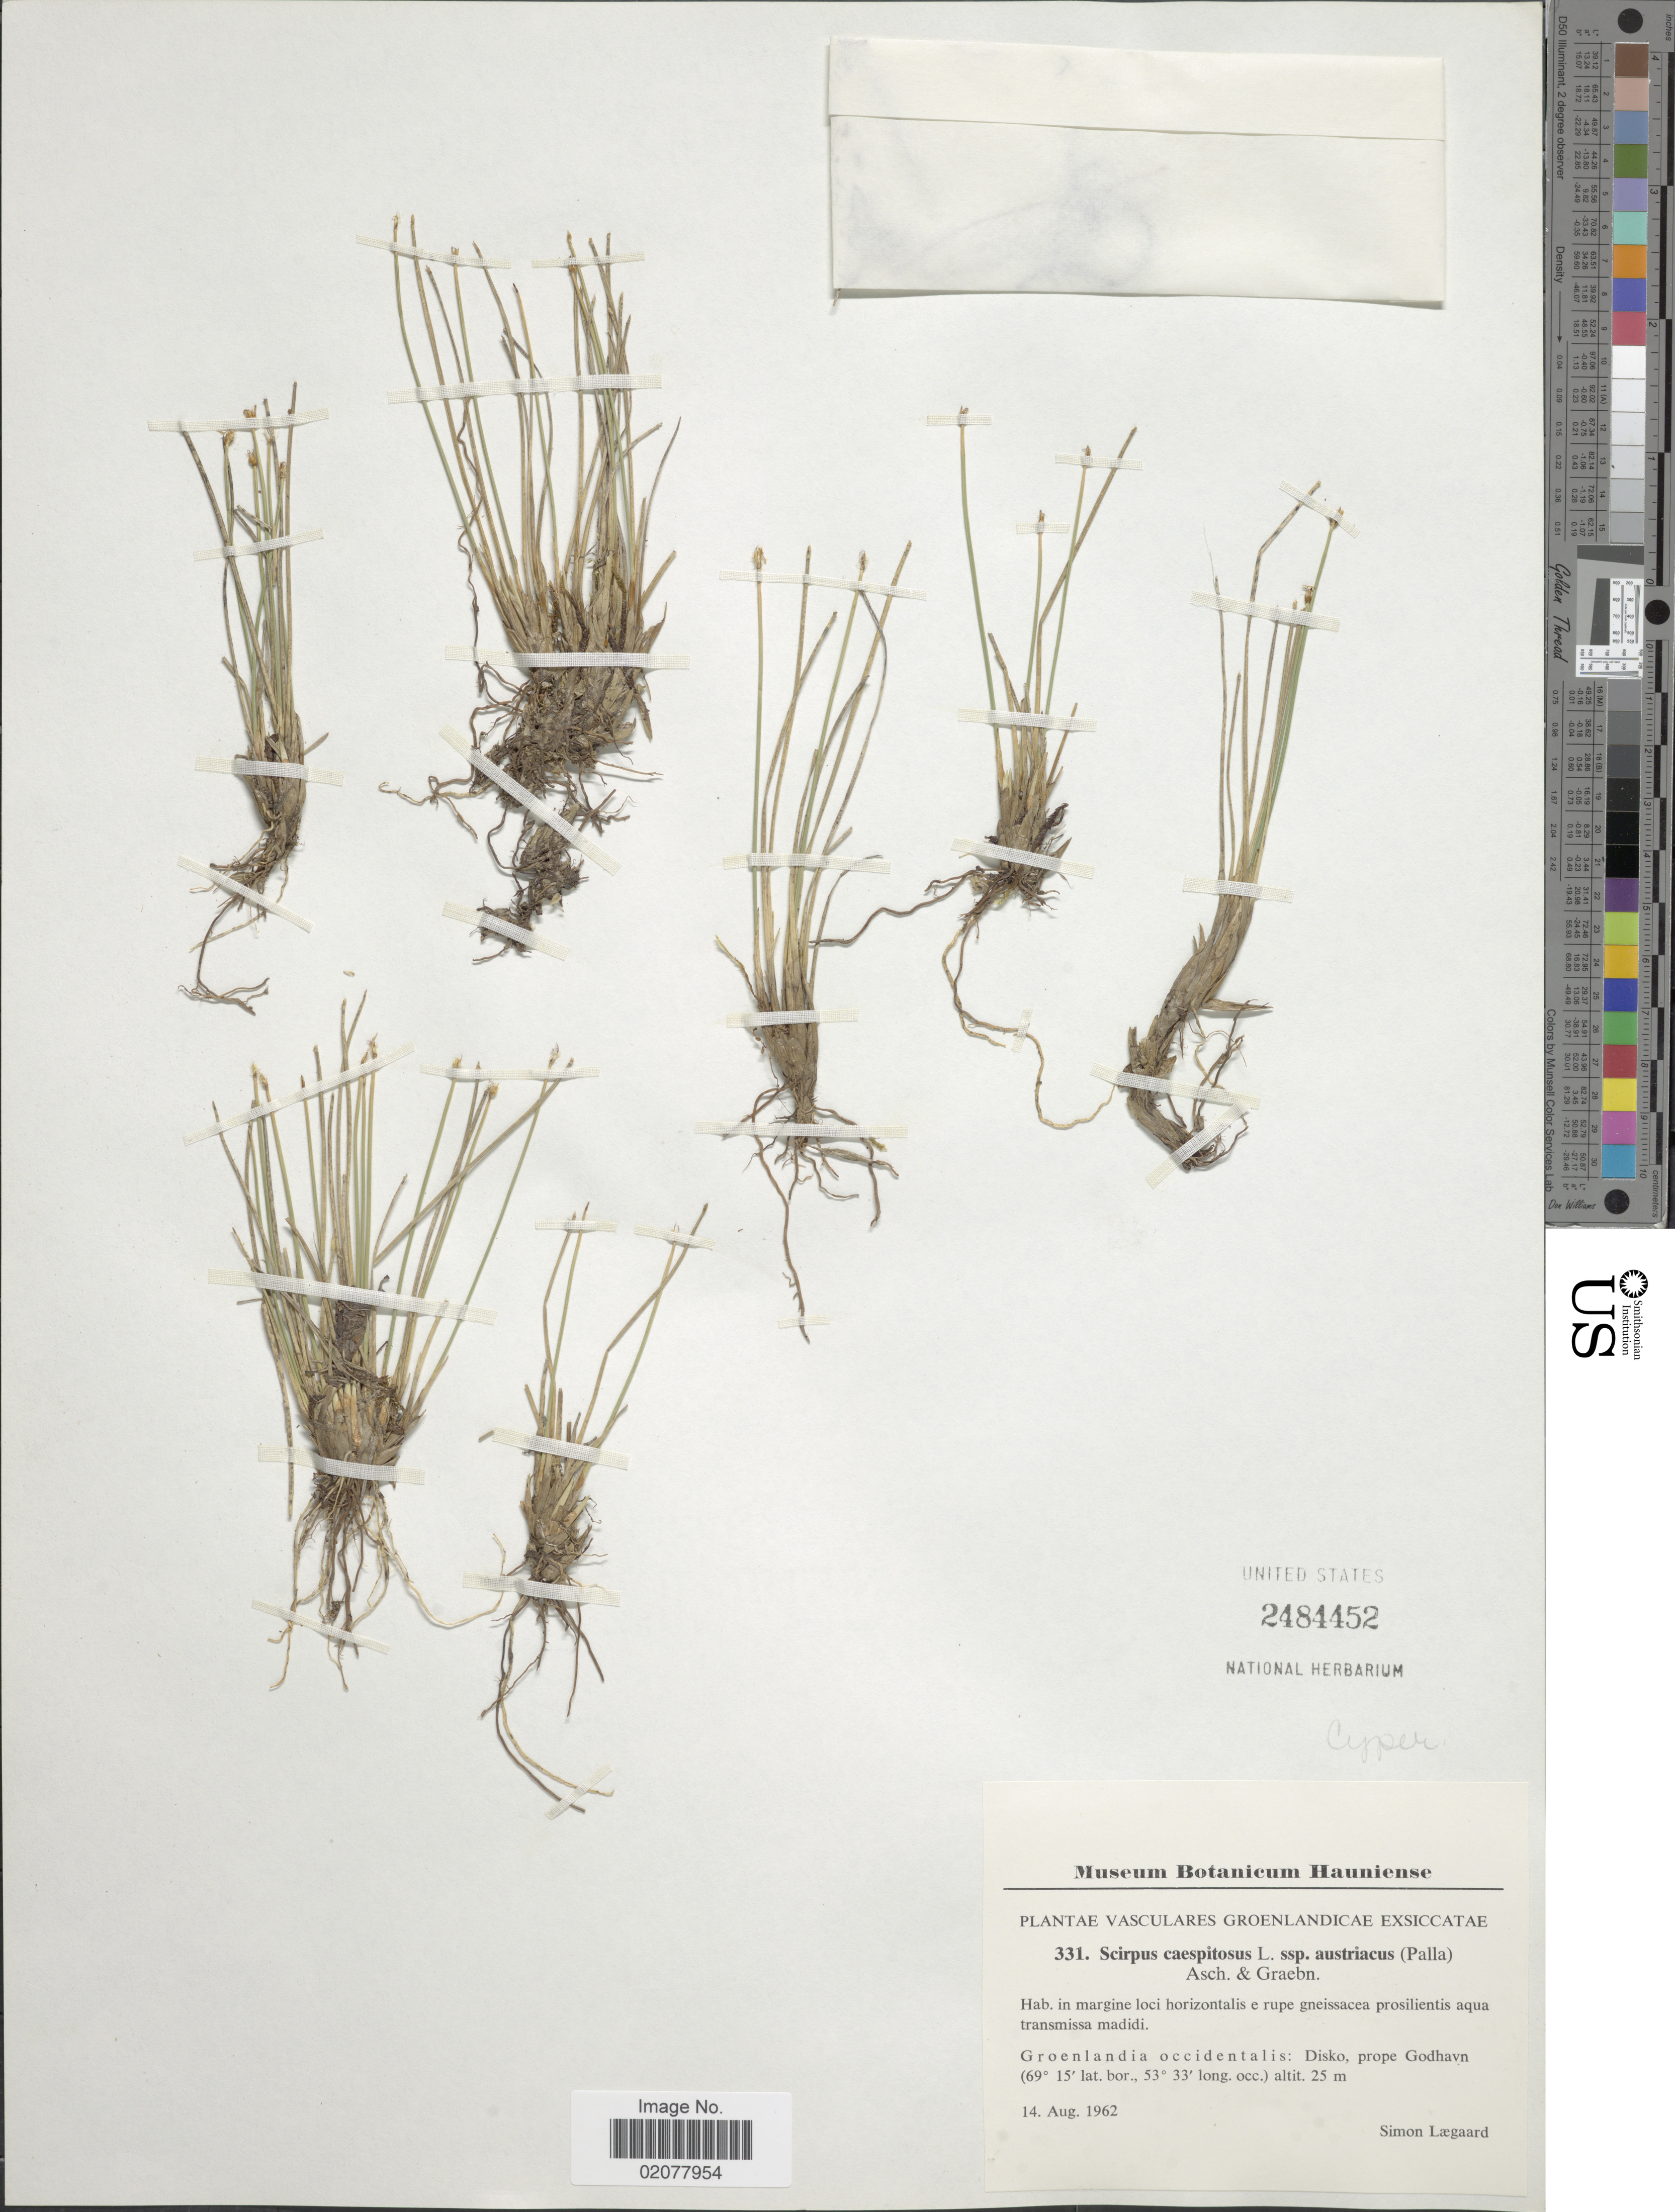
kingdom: Plantae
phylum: Tracheophyta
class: Liliopsida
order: Poales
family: Cyperaceae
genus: Trichophorum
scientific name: Trichophorum cespitosum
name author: (L.) Hartm.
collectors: S. Lægaard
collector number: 331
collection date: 1962-08-14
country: Greenland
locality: Groenlandia occidentalis: Disko, prope Godhavn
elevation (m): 25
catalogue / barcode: US 2484452